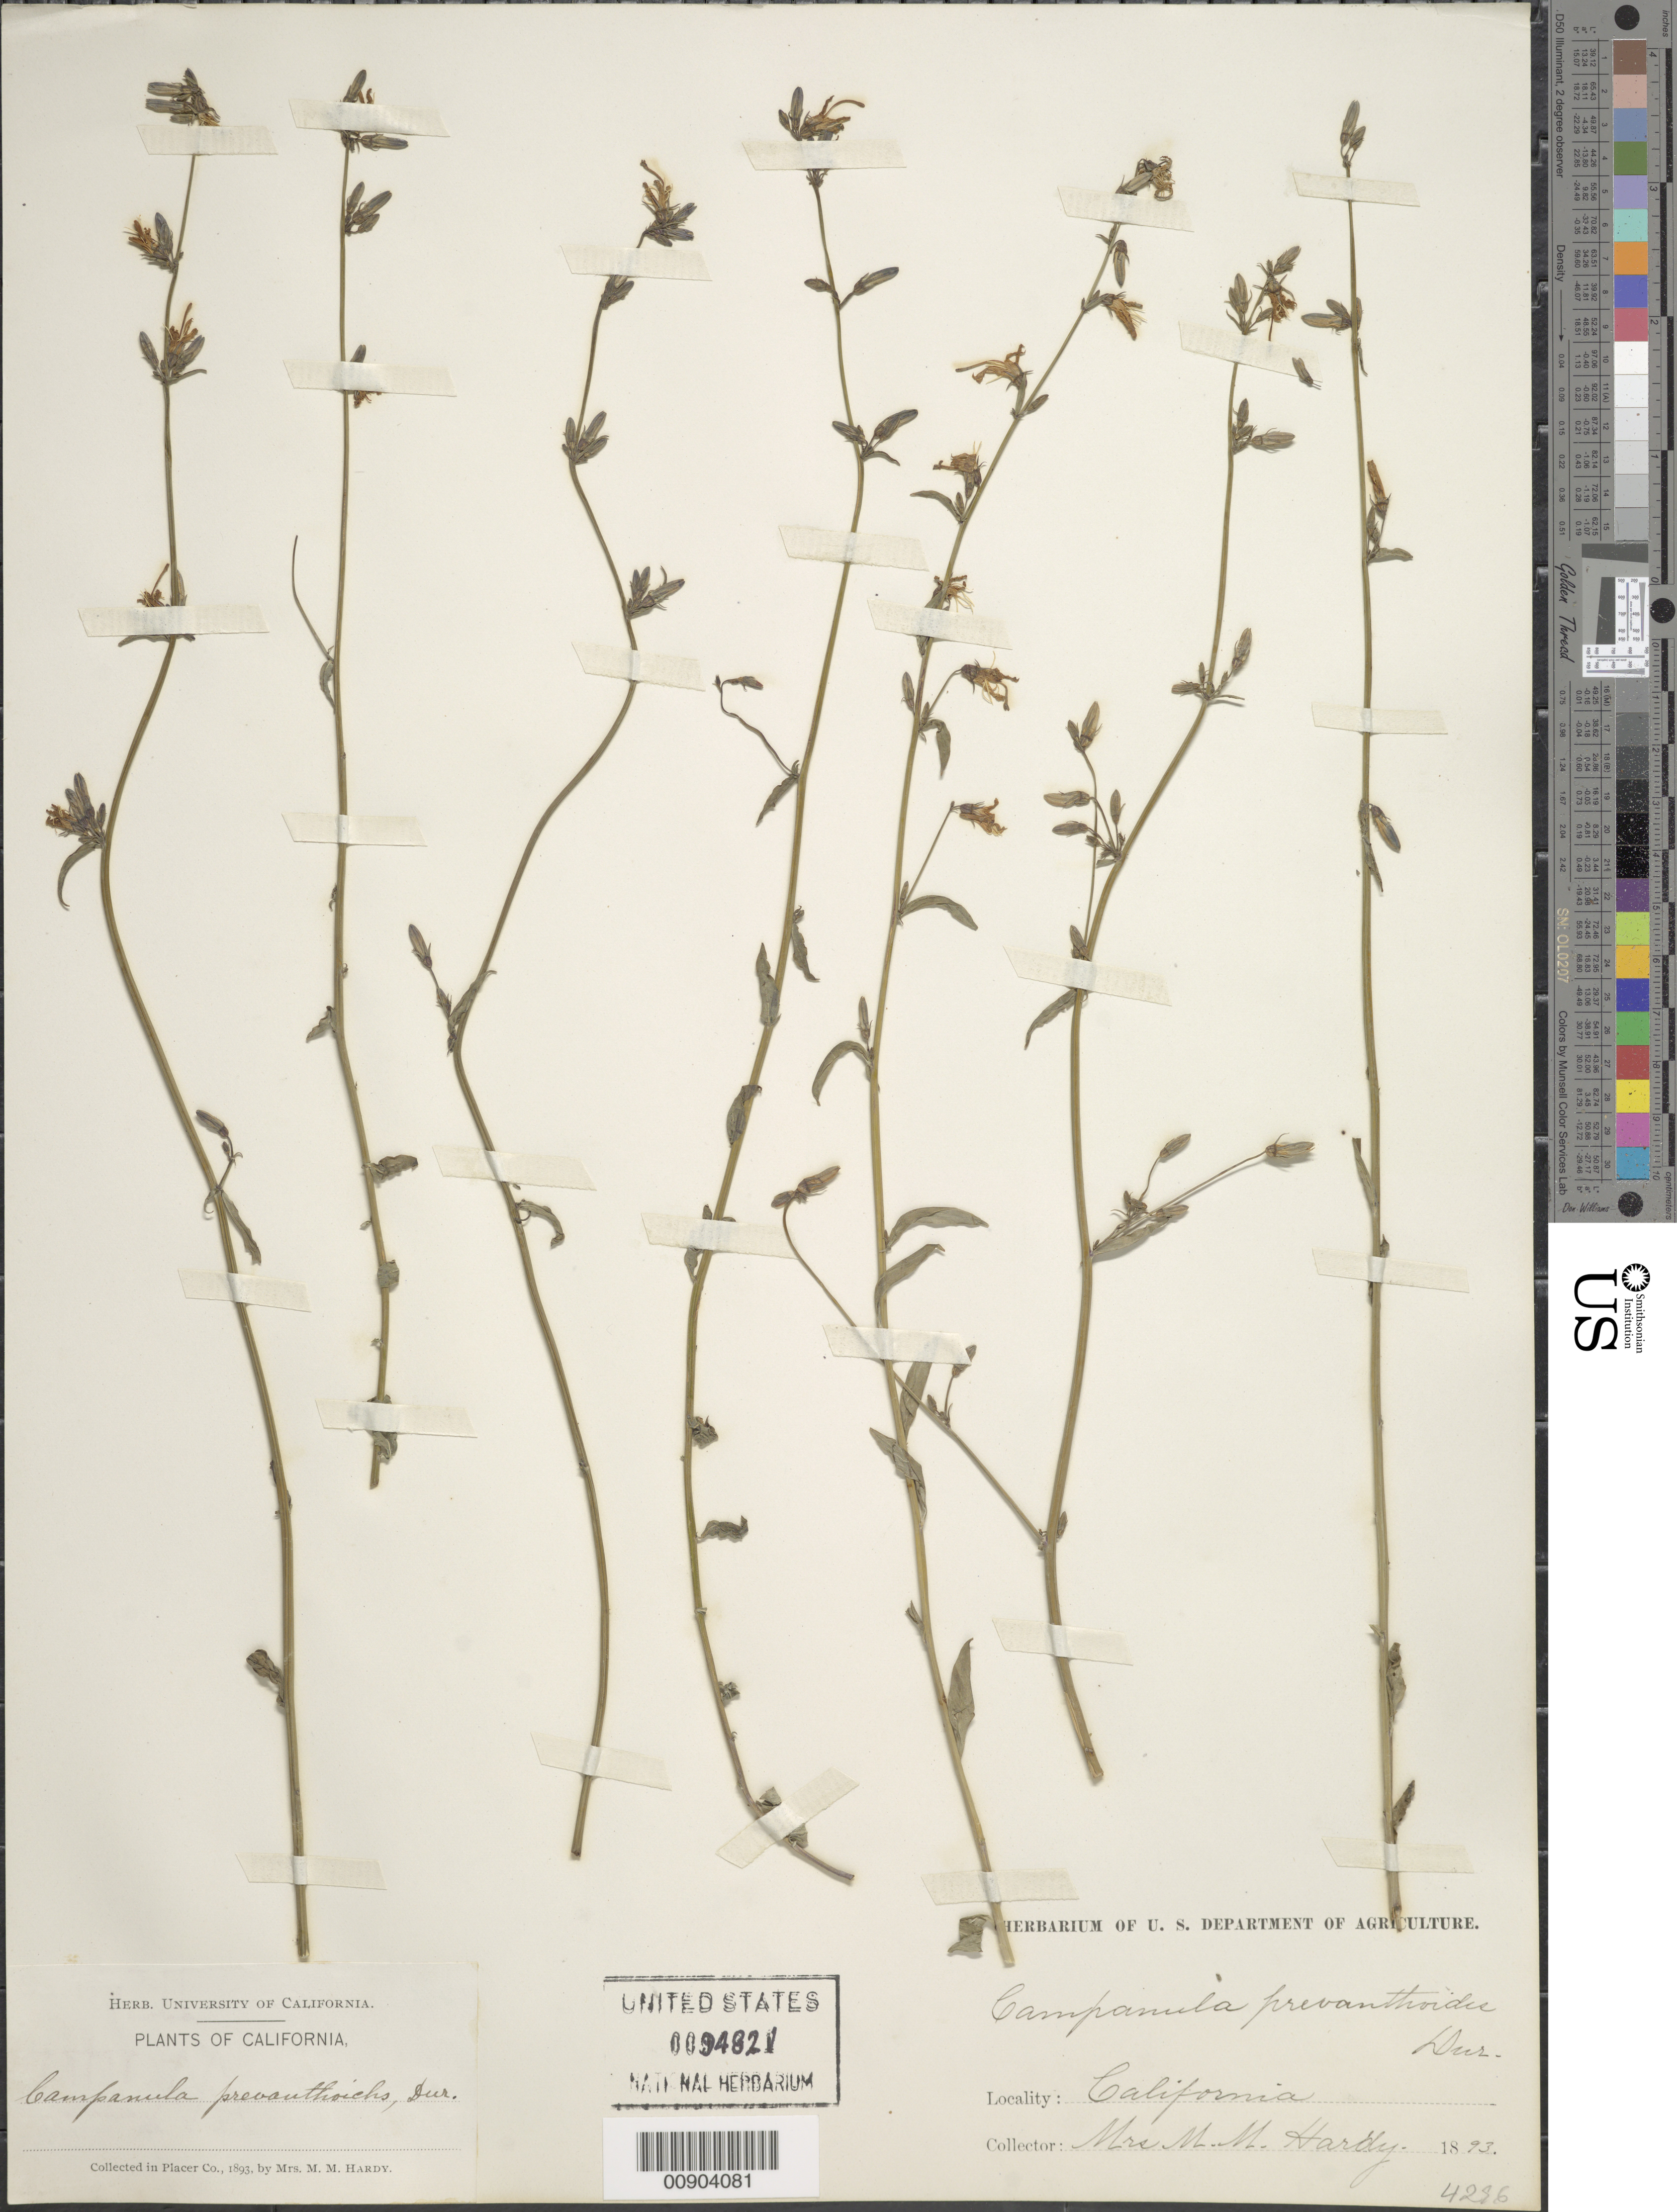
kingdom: Plantae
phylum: Tracheophyta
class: Magnoliopsida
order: Asterales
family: Campanulaceae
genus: Campanula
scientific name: Campanula prenanthoides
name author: Durand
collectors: Mrs. M. M. Hardy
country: United States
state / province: California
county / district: Placer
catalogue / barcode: US 94821